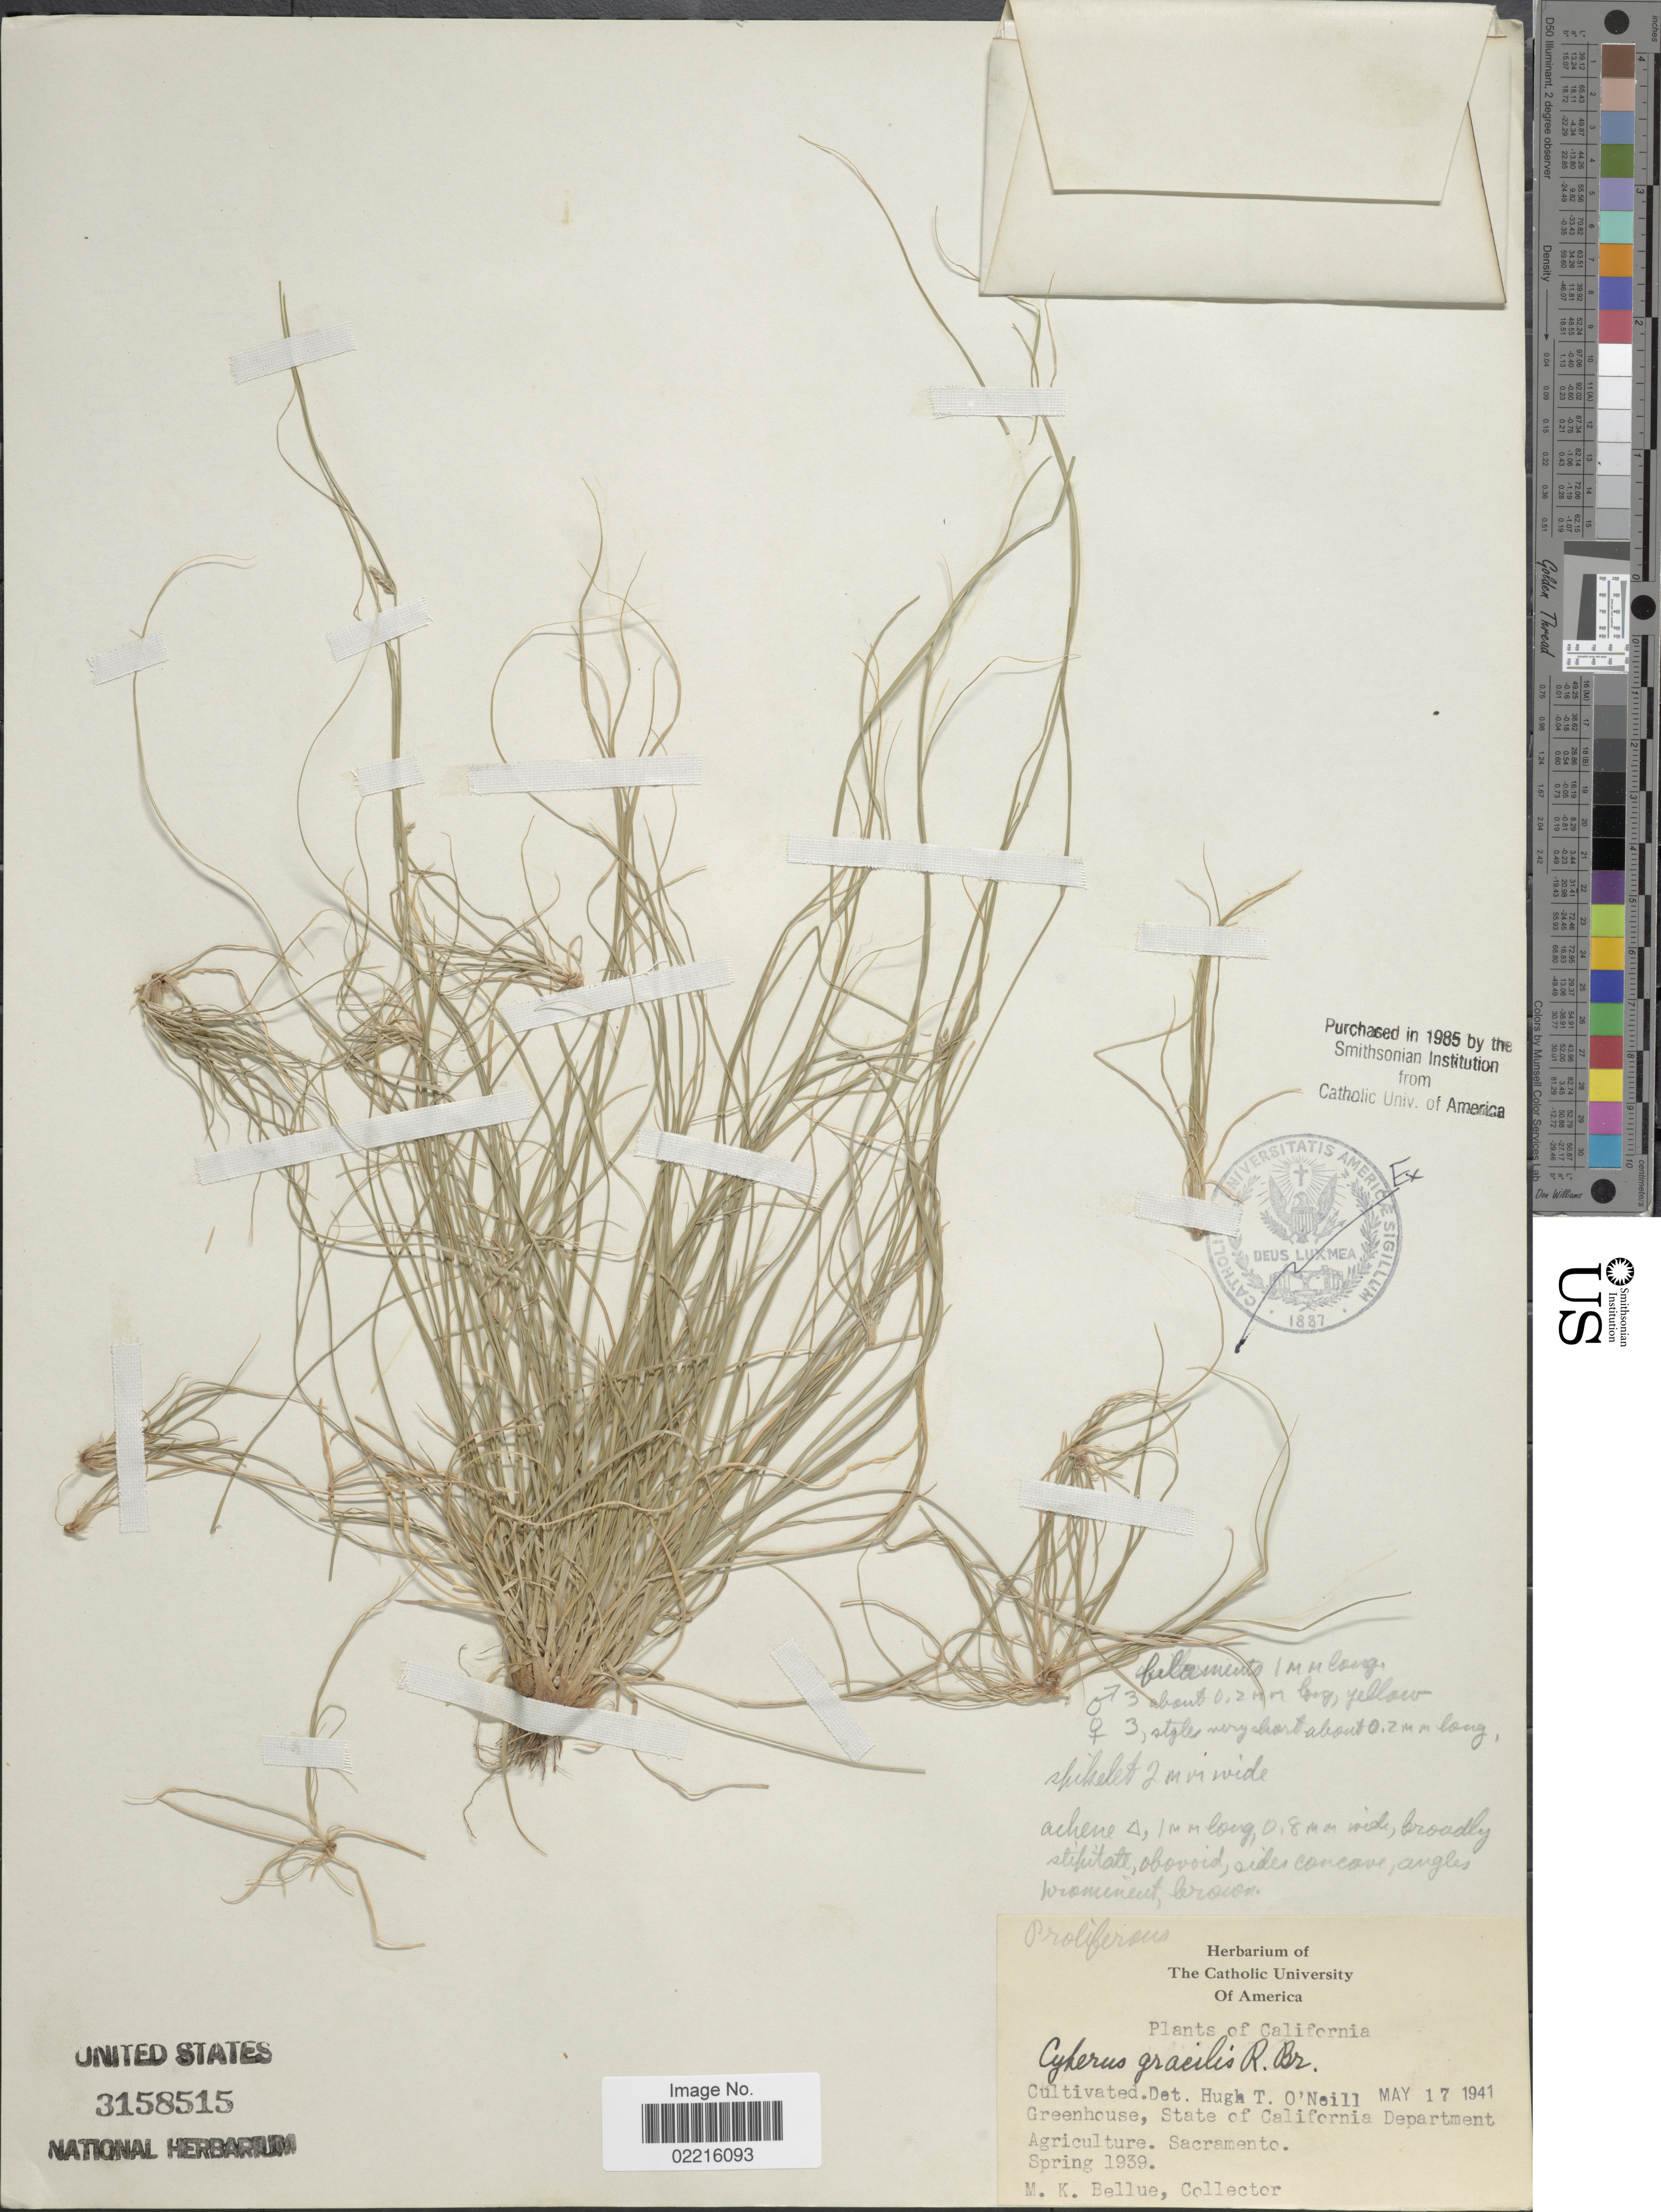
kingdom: Plantae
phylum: Tracheophyta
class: Liliopsida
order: Poales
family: Cyperaceae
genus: Cyperus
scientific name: Cyperus gracilis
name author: R. Br.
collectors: M. Bellue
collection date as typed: spring 1939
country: United States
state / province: California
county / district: Sacramento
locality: Greenhouse, State of California Department Agriculture. Sacramento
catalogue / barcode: US 3158515